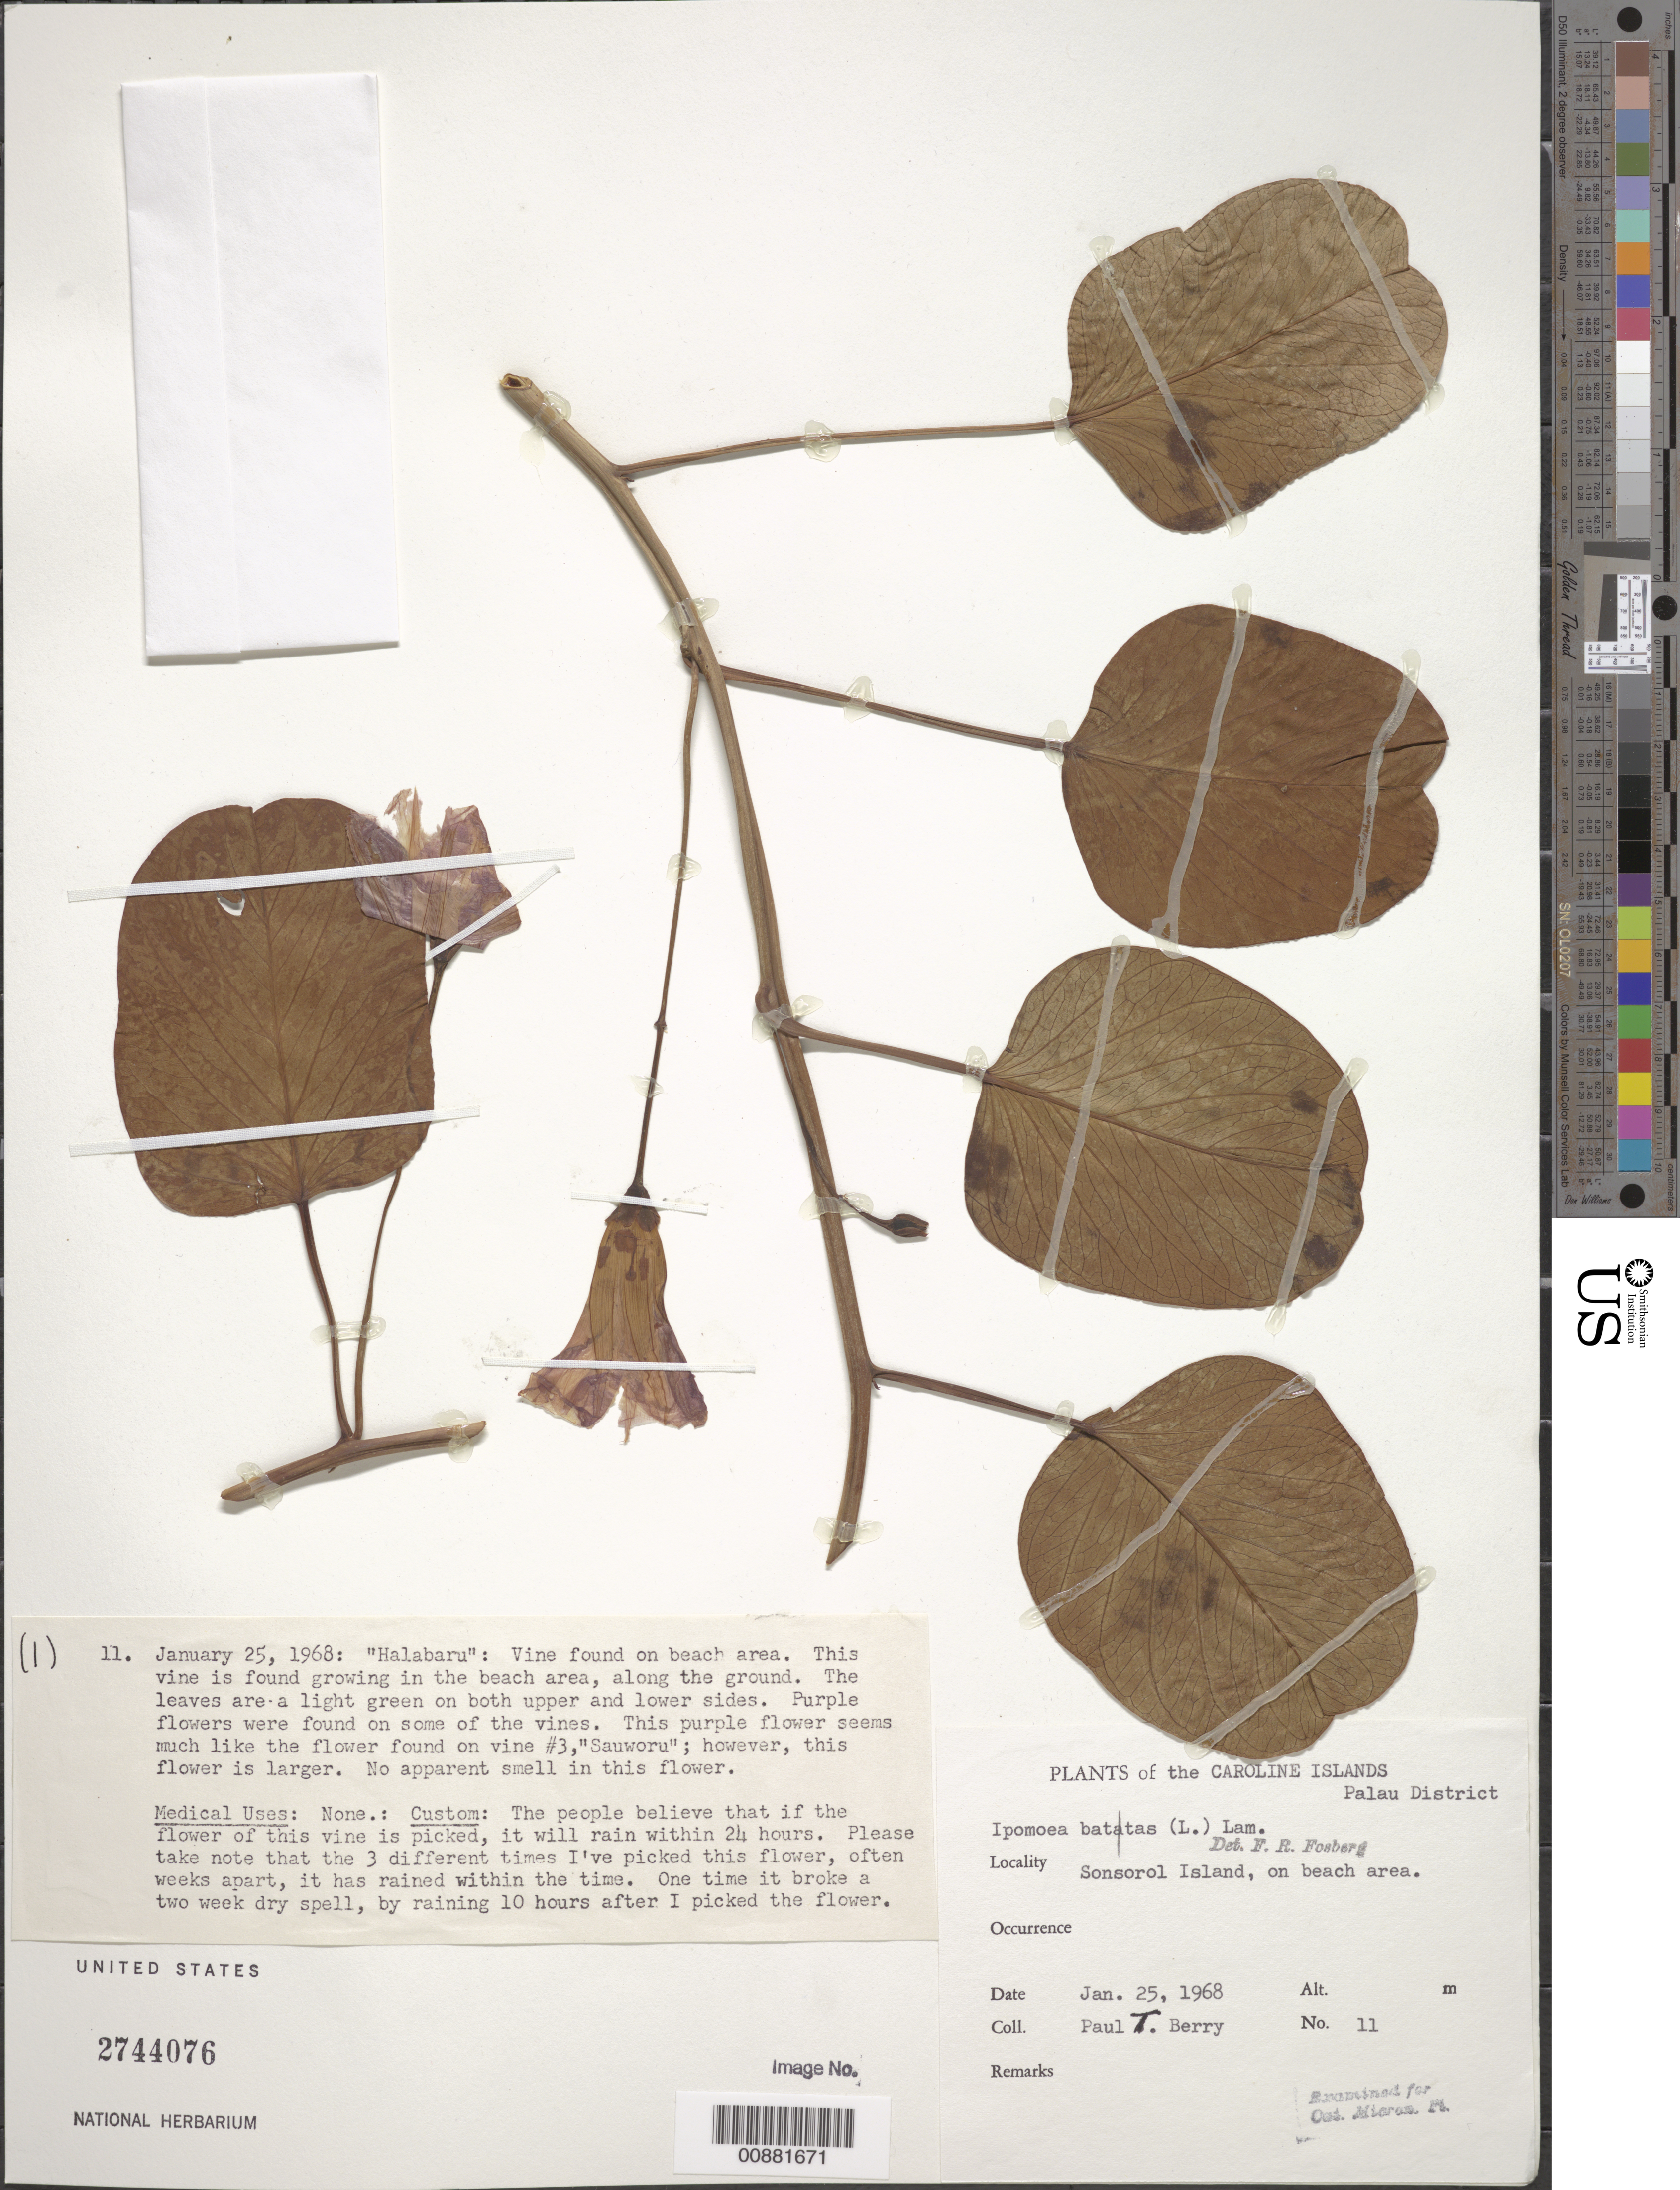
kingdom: Plantae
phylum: Tracheophyta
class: Magnoliopsida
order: Solanales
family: Convolvulaceae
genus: Ipomoea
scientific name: Ipomoea batatas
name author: (L.) Lam.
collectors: P. T. Berry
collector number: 11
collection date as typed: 25 Jan 1968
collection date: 1968-01-25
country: Palau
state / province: Sonsorol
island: Sonsorol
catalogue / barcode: US 2744076